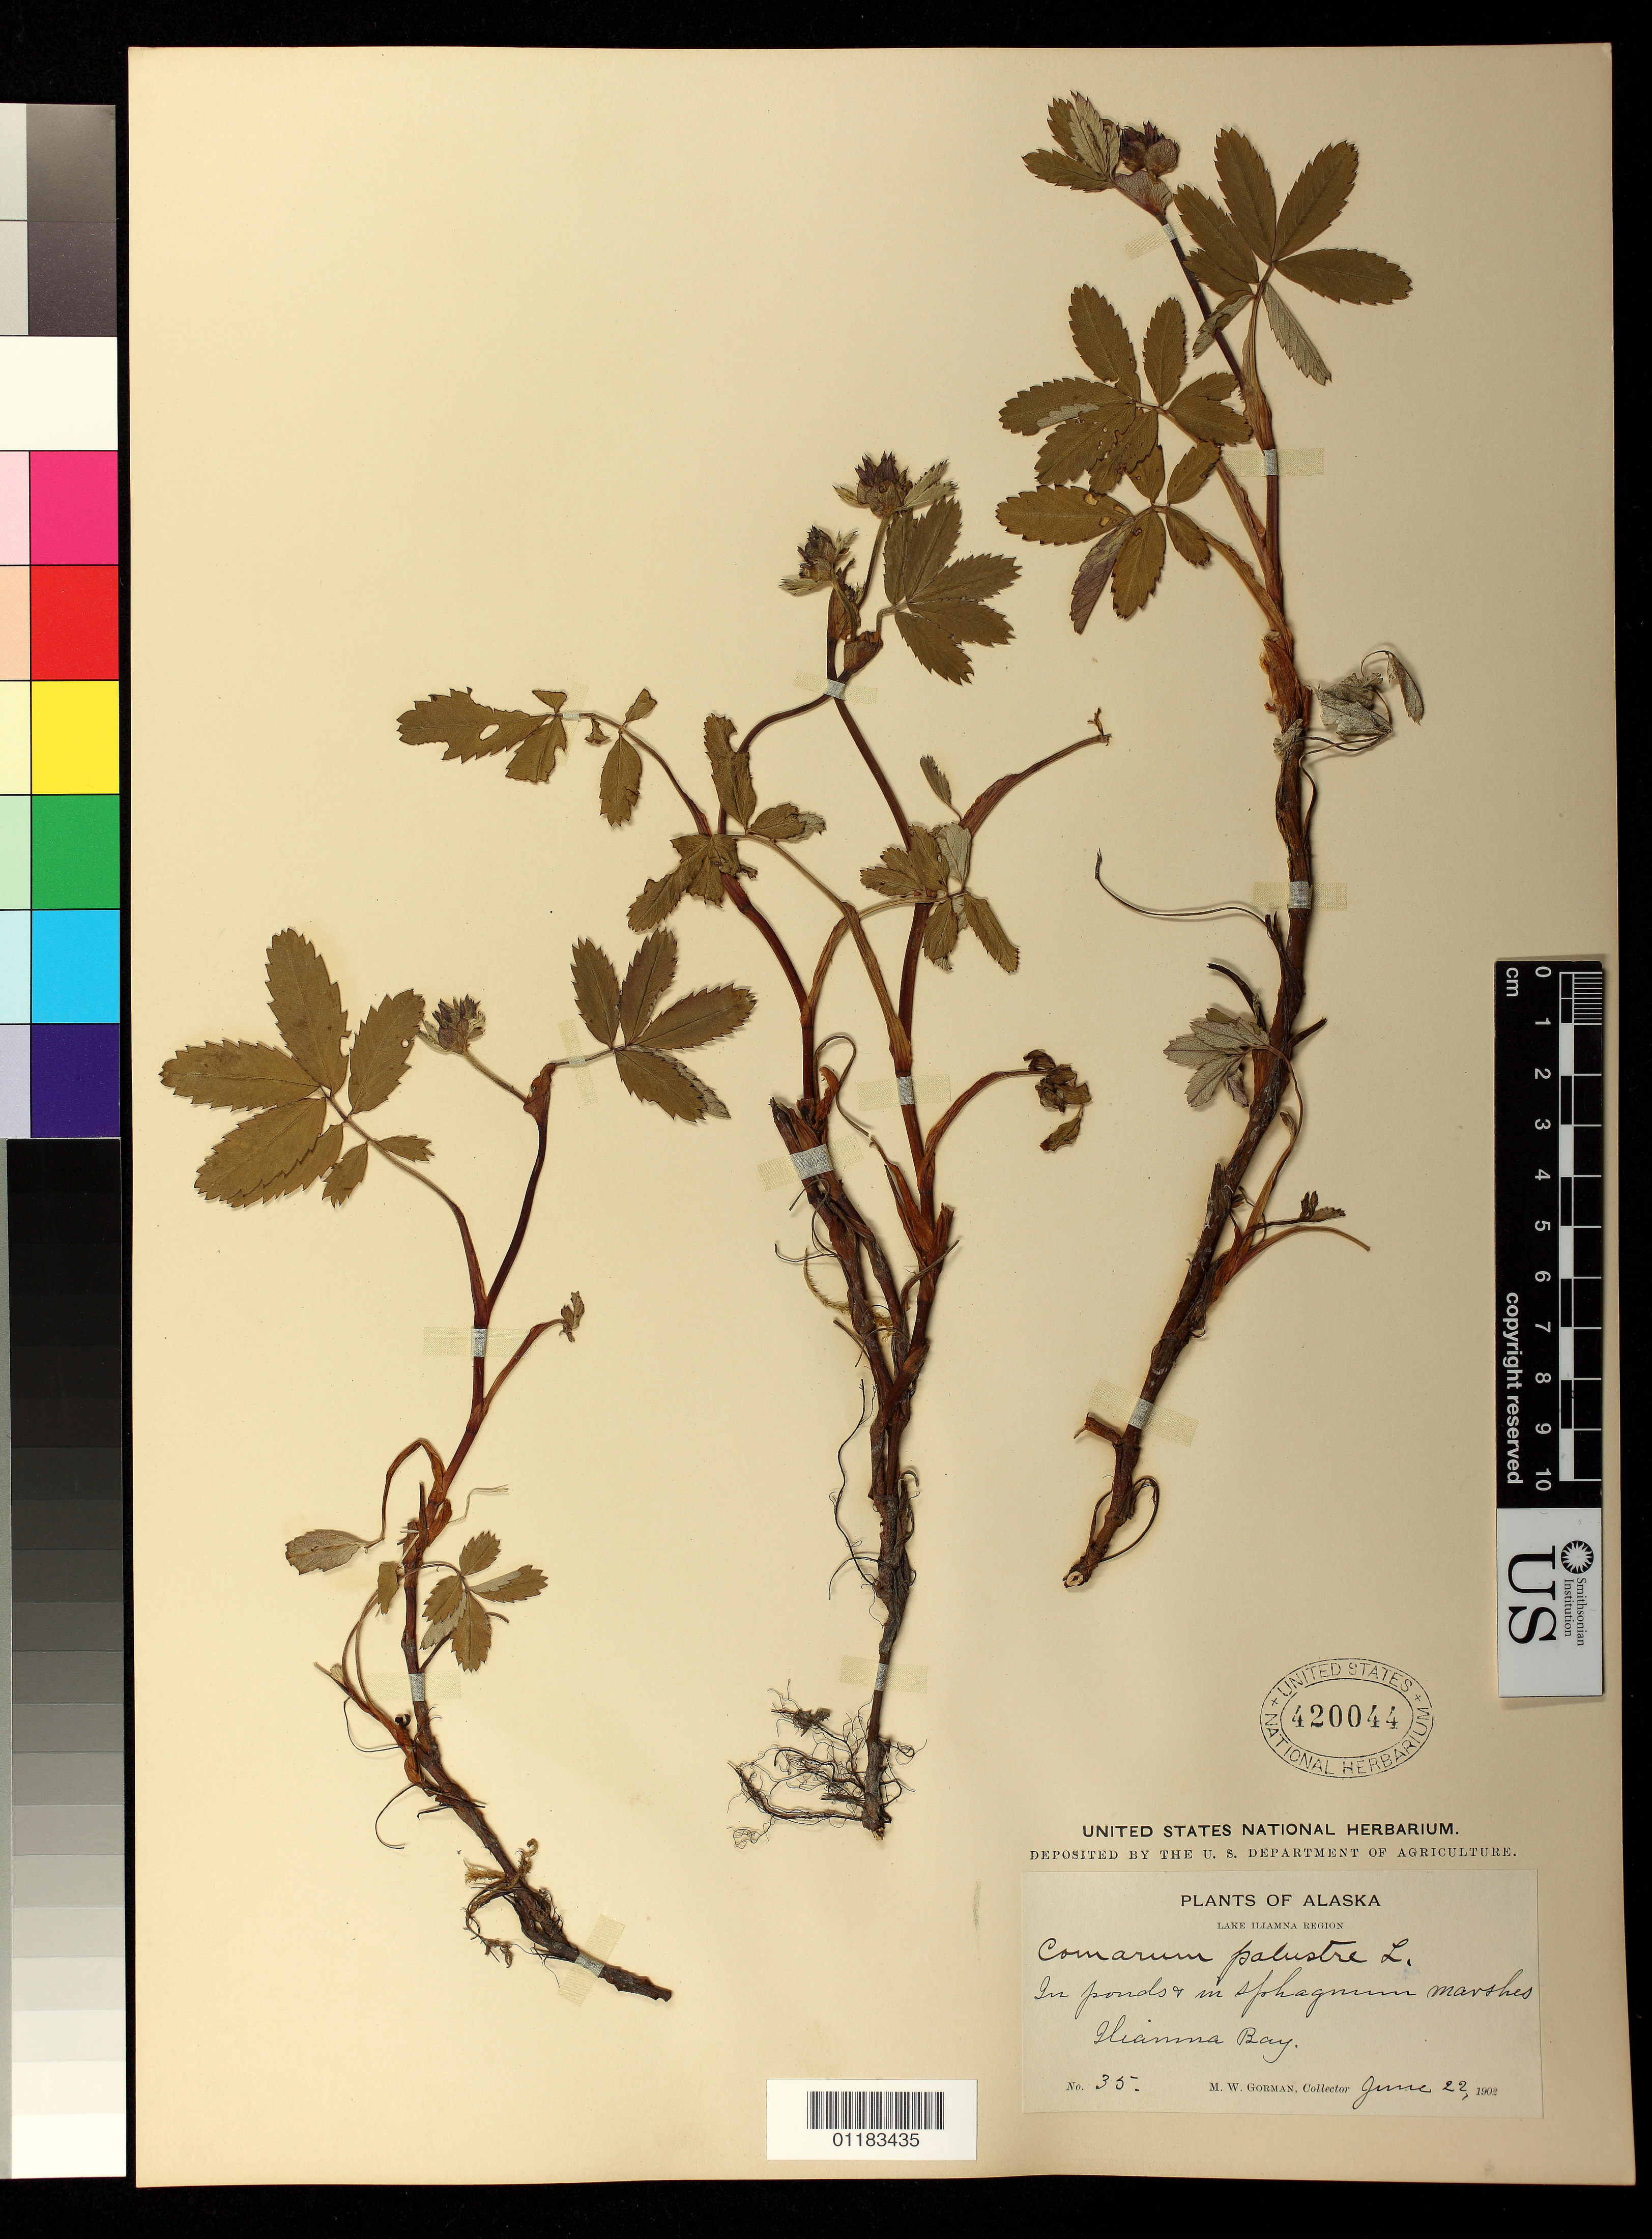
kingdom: Plantae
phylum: Tracheophyta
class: Magnoliopsida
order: Rosales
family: Rosaceae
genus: Comarum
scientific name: Comarum palustre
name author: L.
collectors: M. W. Gorman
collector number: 35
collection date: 1902-06-22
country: United States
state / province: Alaska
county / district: Lake and Peninsula Borough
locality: In ponds and in sphagnum marshes Iliamna Bay.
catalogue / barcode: US 420044